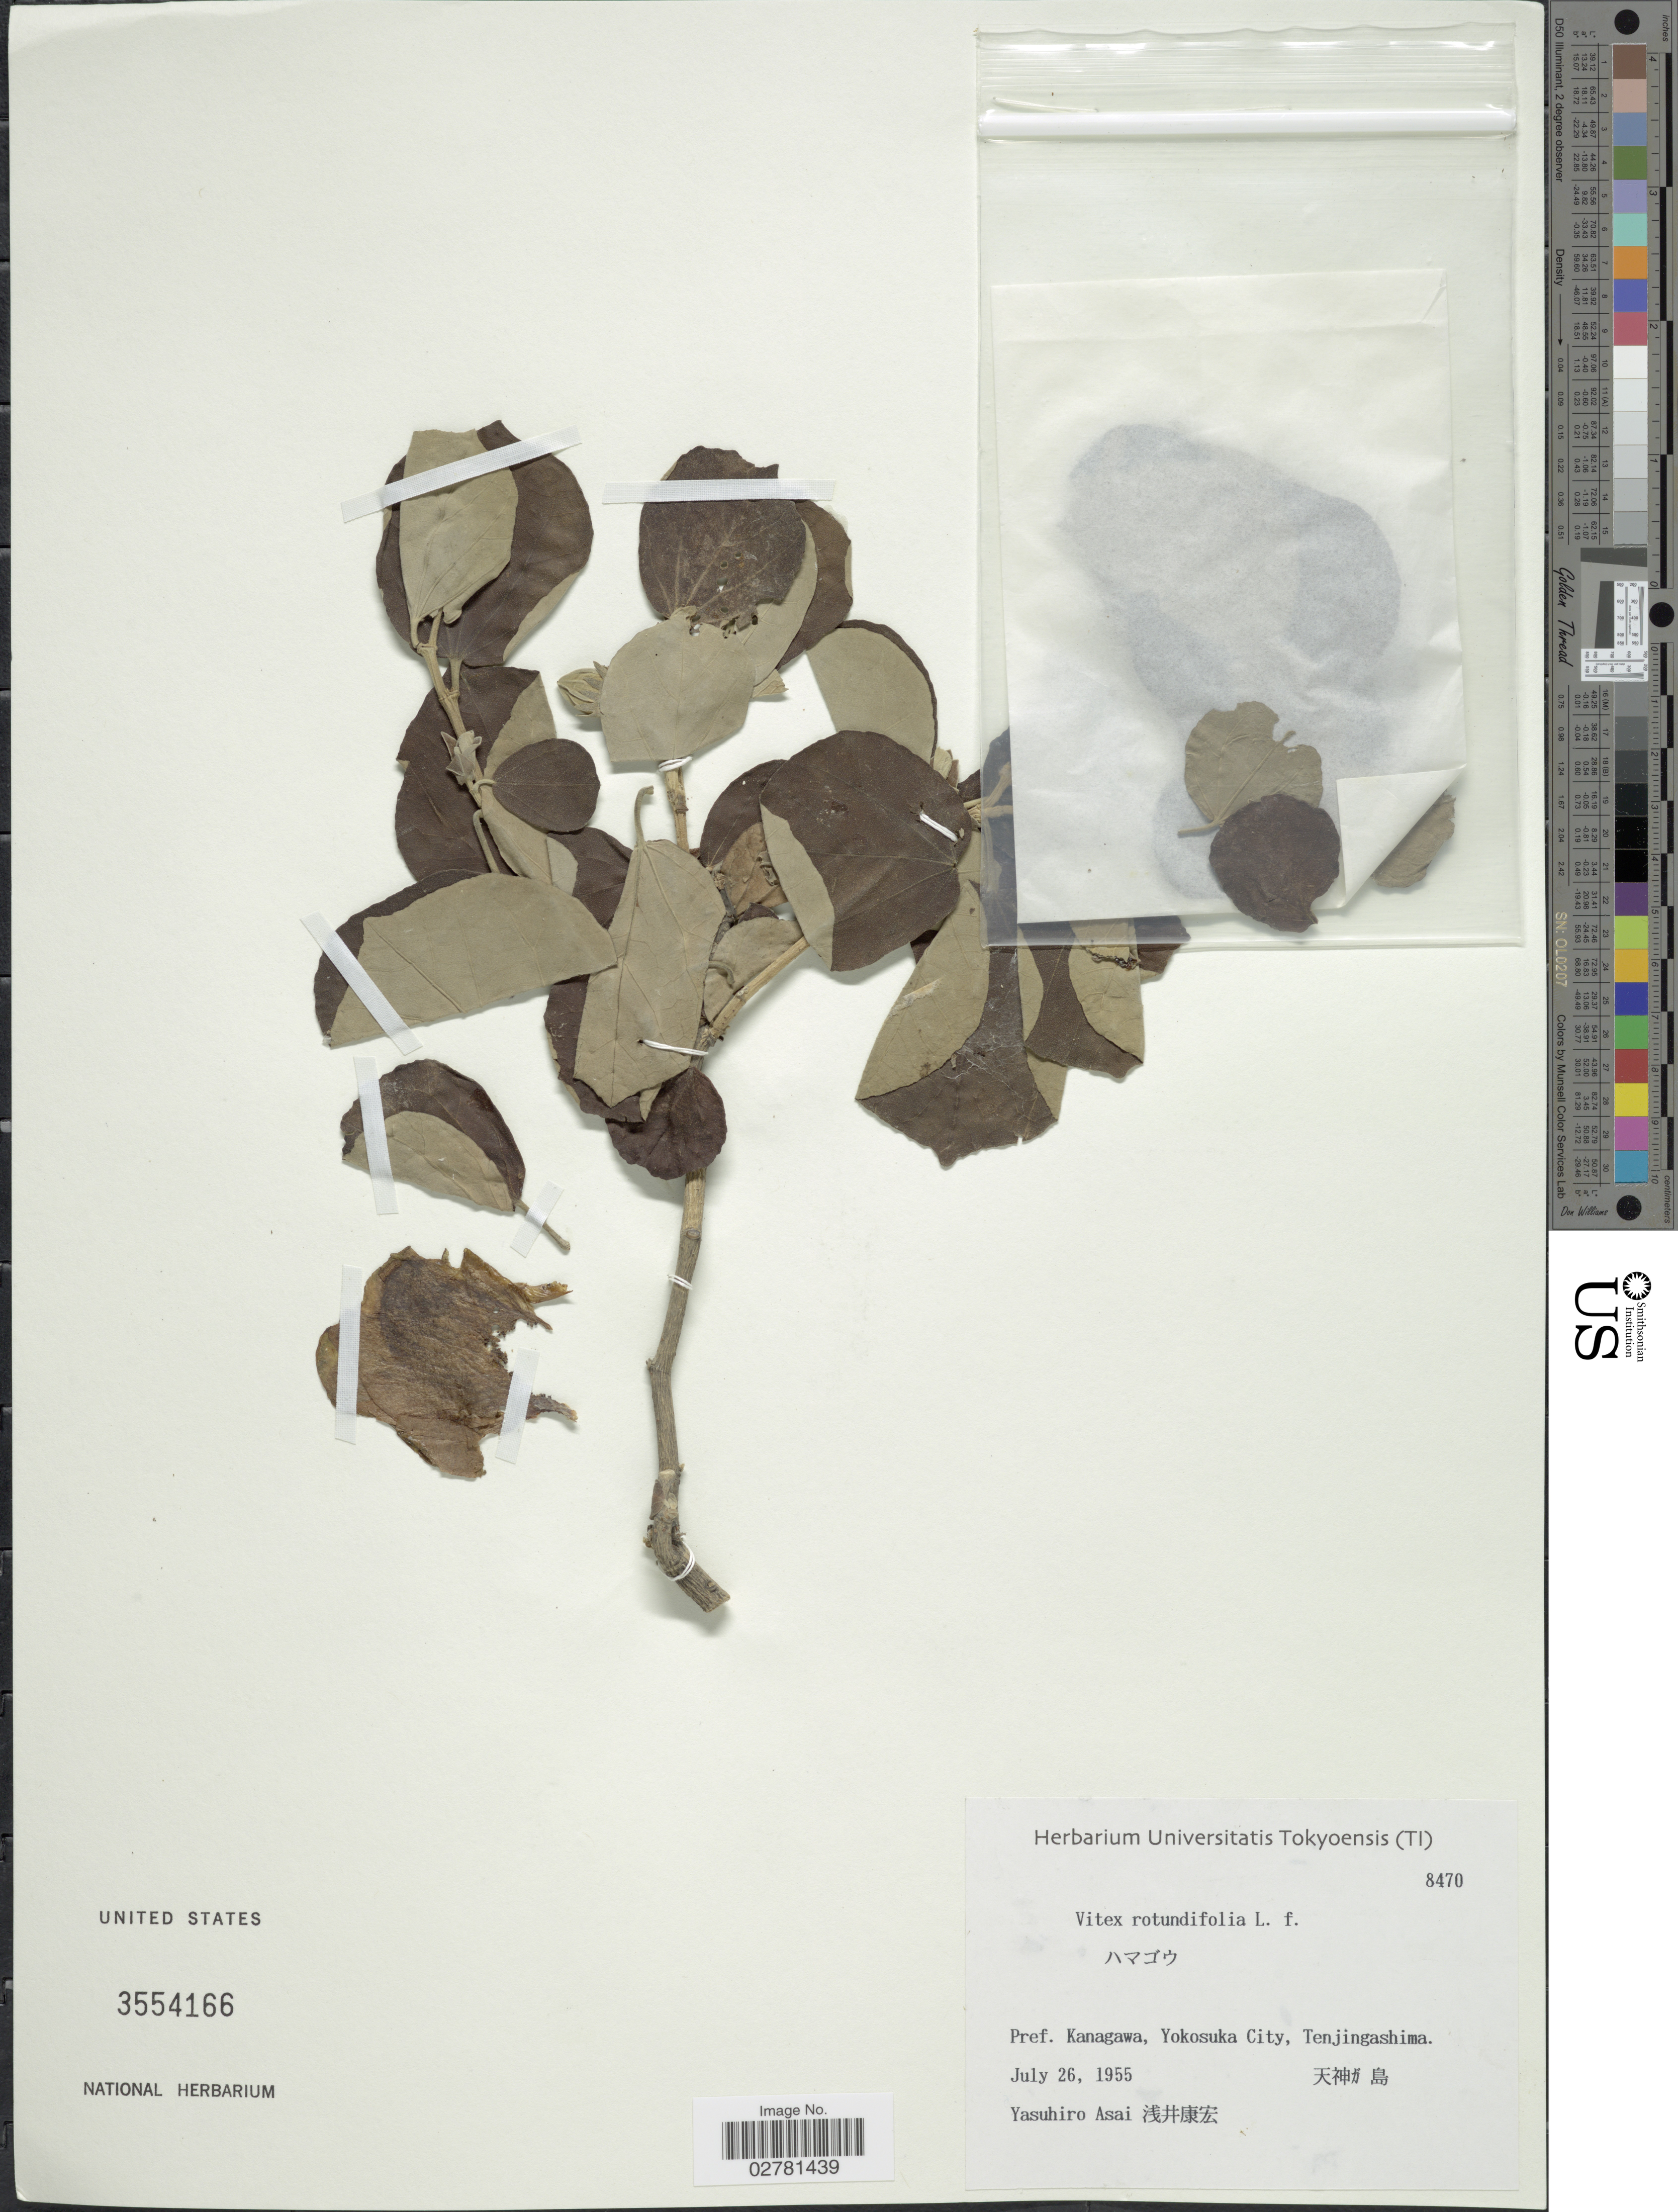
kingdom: Plantae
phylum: Tracheophyta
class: Magnoliopsida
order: Lamiales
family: Lamiaceae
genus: Vitex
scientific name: Vitex rotundifolia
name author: L. f.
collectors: Y. Asai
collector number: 8470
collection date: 1955-07-26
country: Japan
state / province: Kanagawa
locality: Pref. Kanagawa, Yokosuka City, Tenjingashima.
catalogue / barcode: US 3554166